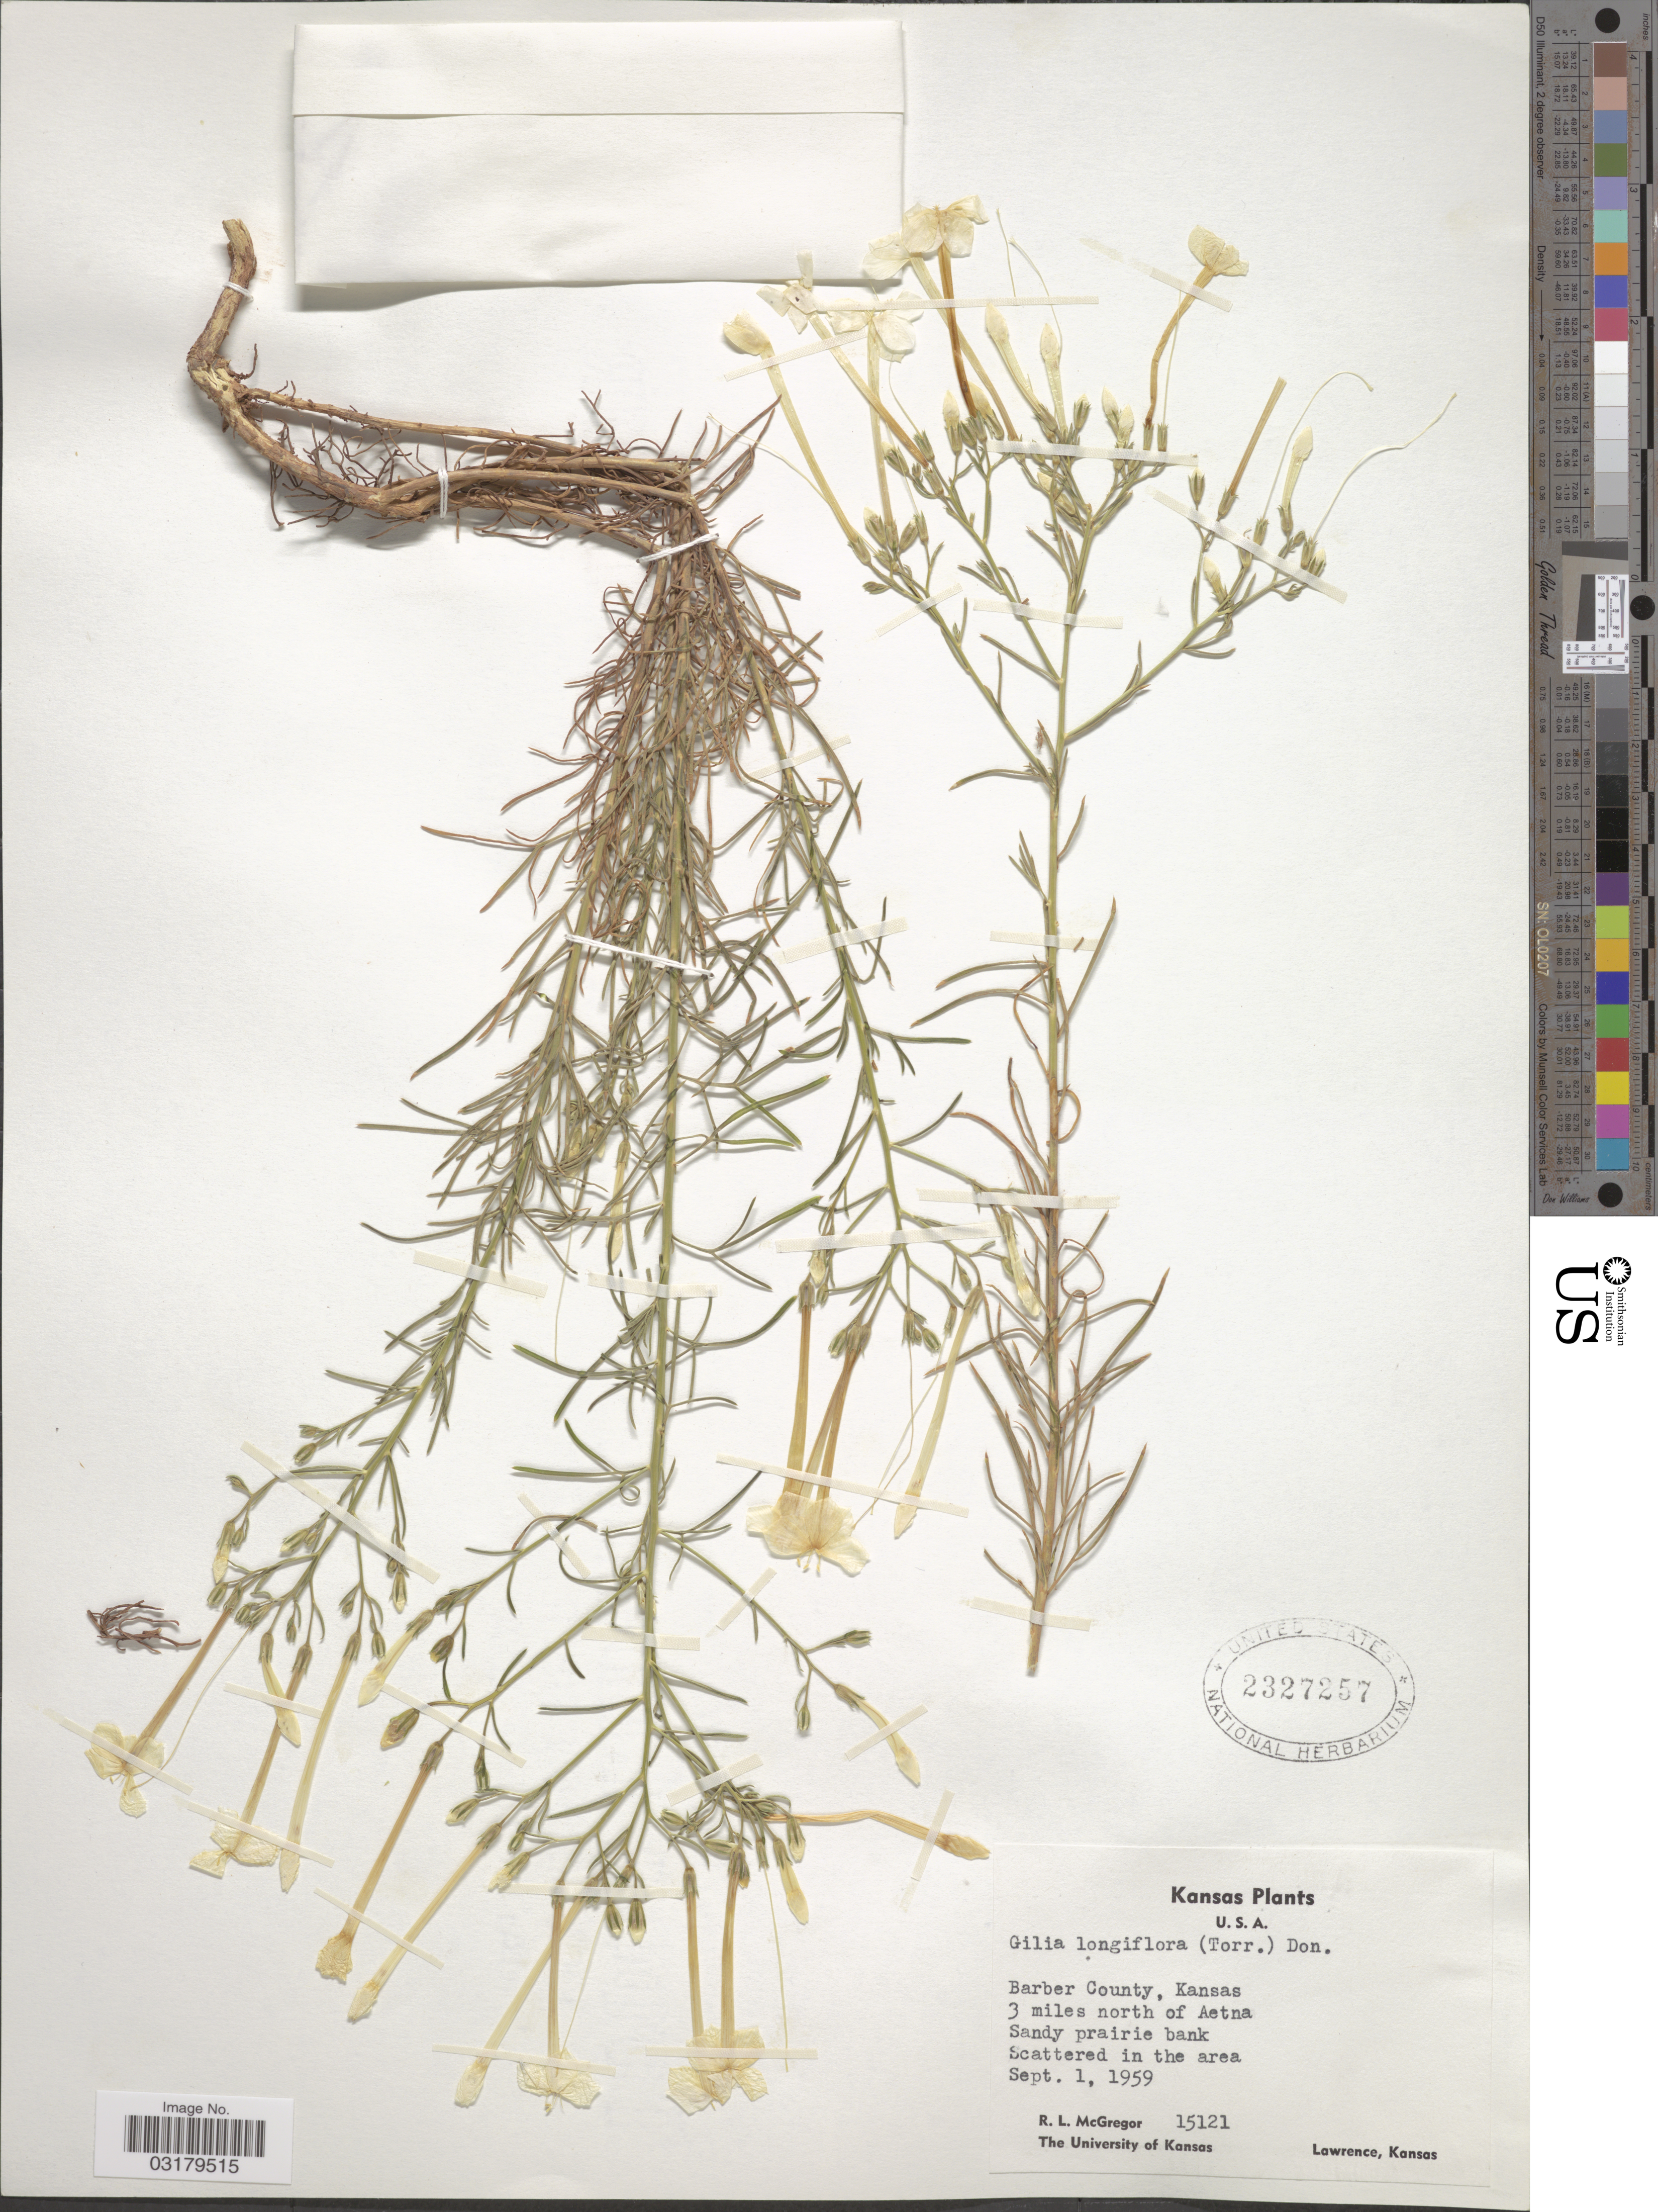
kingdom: Plantae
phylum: Tracheophyta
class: Magnoliopsida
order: Ericales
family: Polemoniaceae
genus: Ipomopsis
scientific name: Ipomopsis longiflora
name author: (Torr.) V.E. Grant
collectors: R. McGregor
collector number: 15121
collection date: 1959-09-01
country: United States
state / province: Kansas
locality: Barber County. 3 miles north of Aetna.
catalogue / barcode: US 2327257